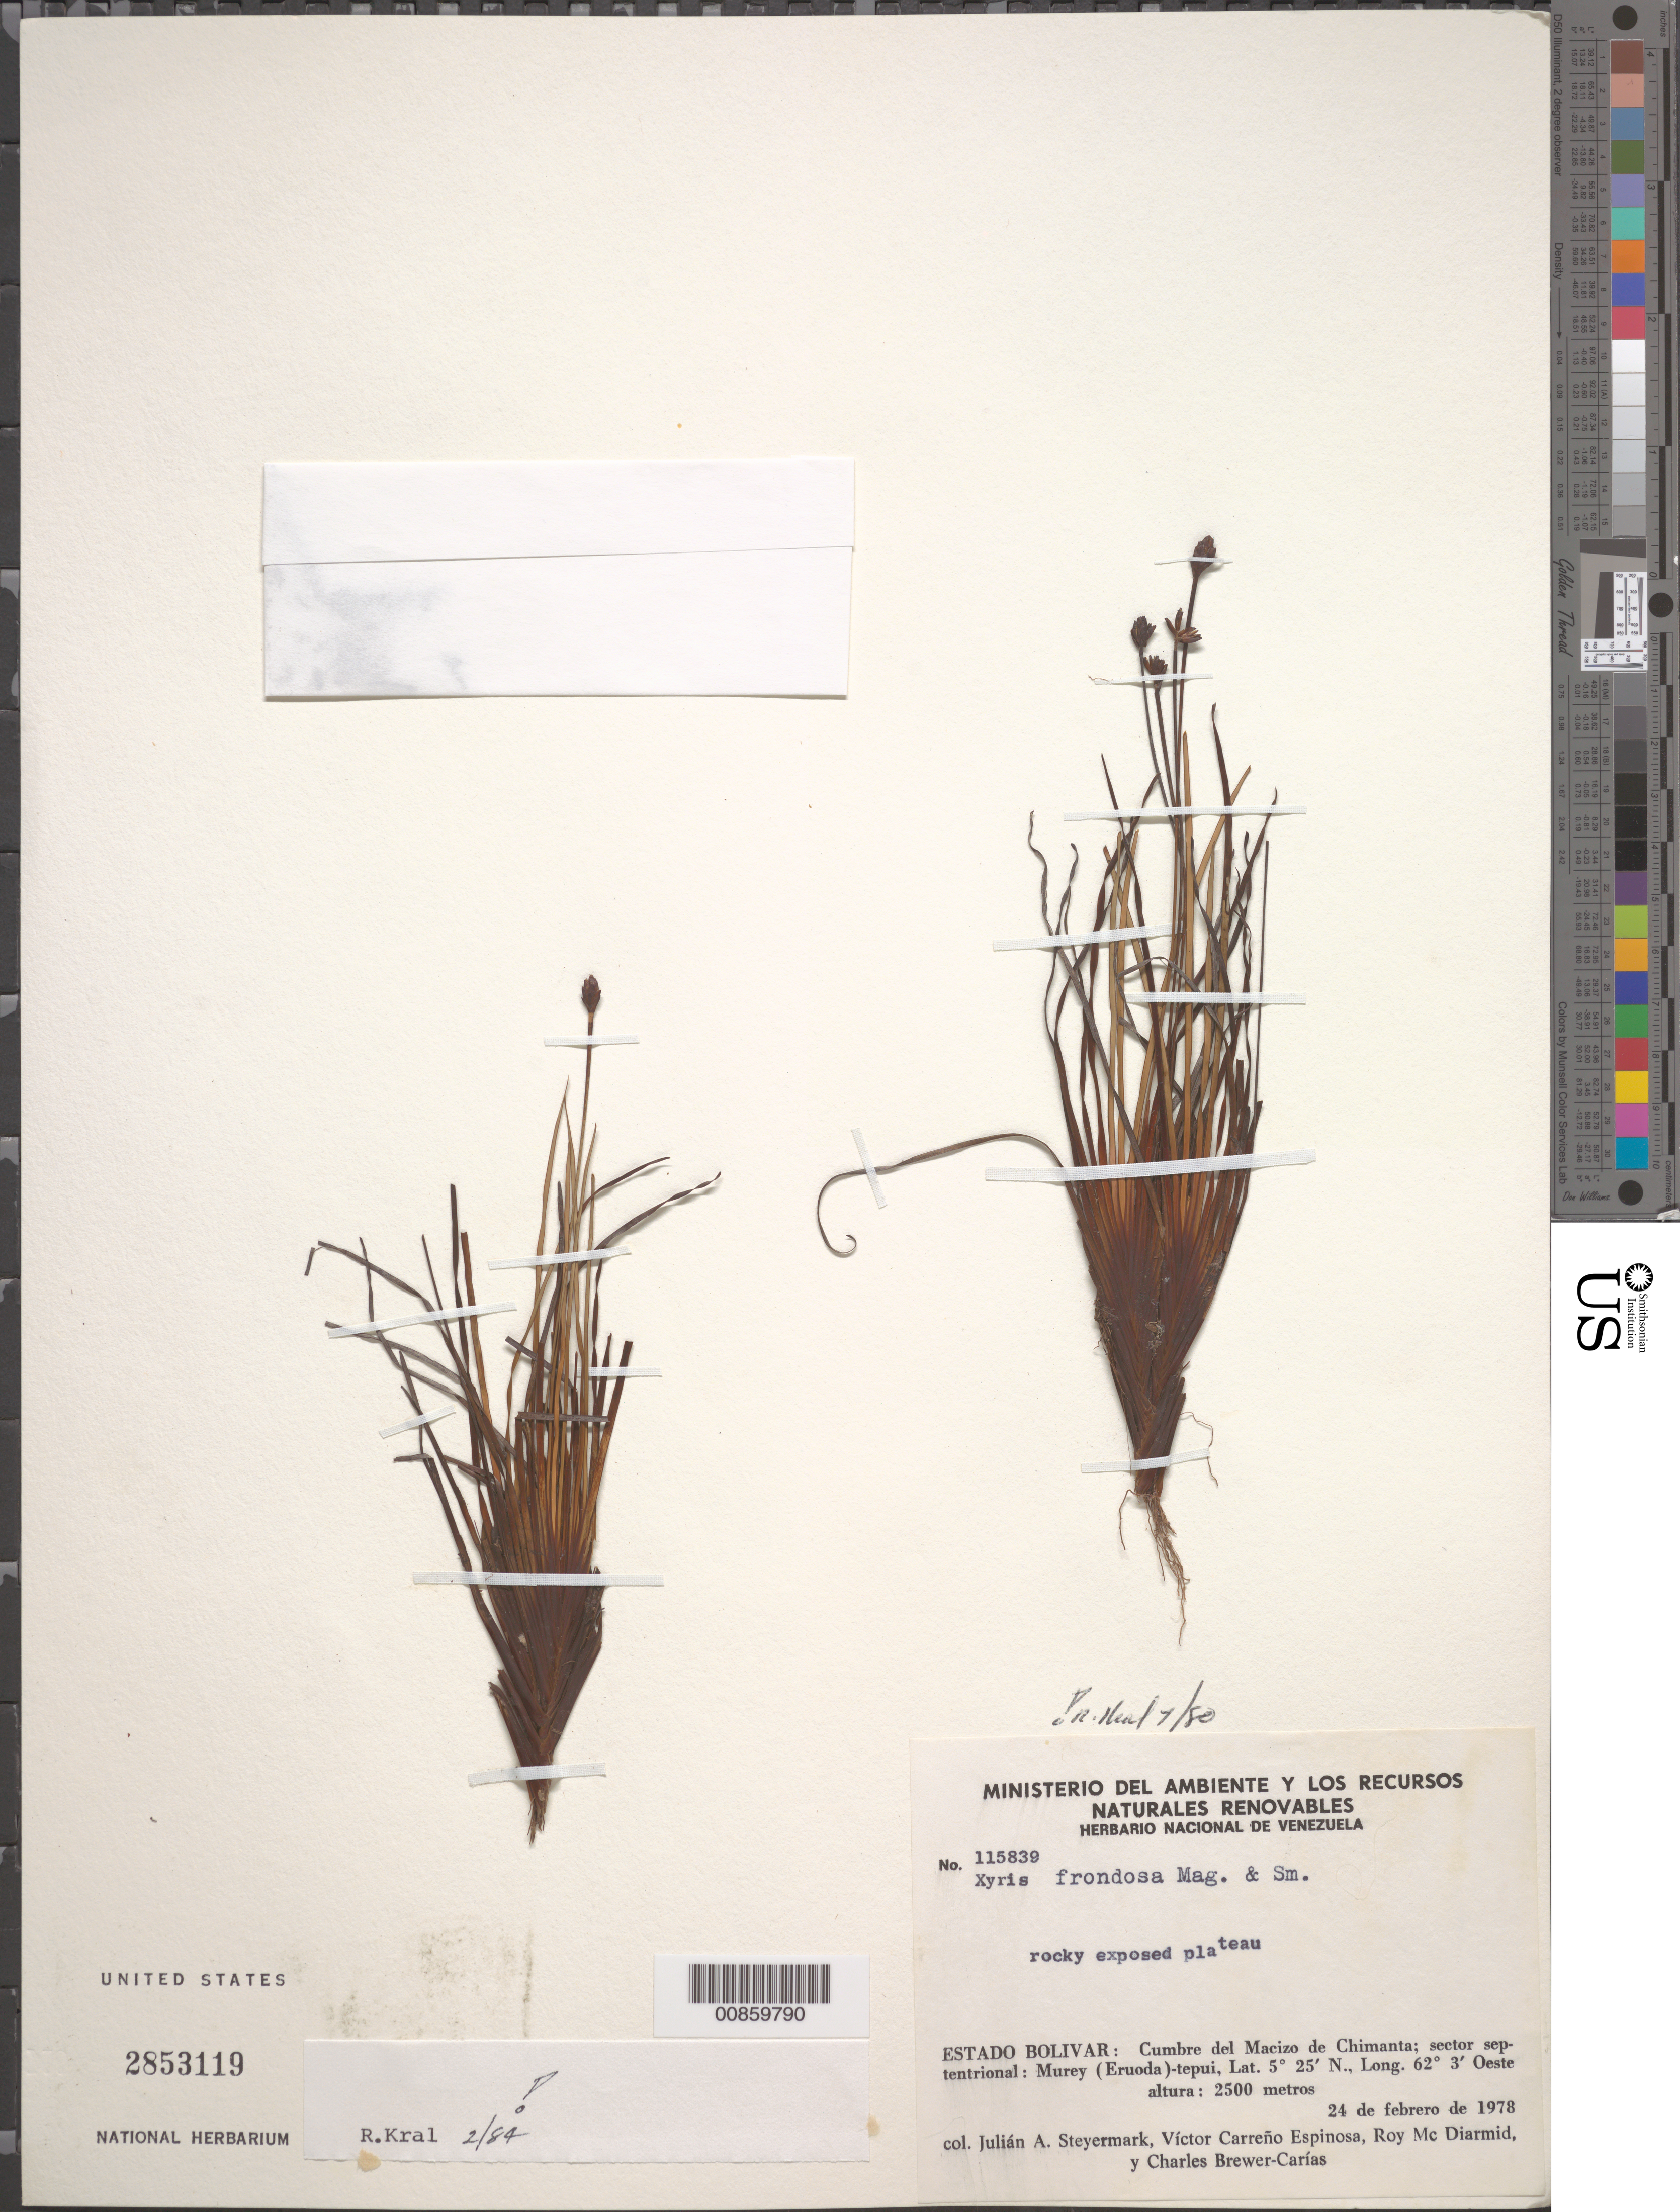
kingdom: Plantae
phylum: Tracheophyta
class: Liliopsida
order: Poales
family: Xyridaceae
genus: Xyris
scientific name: Xyris frondosa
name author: Maguire & L.B. Sm.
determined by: Kral, Robert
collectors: J. Steyermark, V. Carreño E., R. Mc Diarmid & C. Brewer-Carias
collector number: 115839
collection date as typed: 24-Feb-78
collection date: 1978-02-24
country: Venezuela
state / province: Bolívar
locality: Macizo de Chimantá, cumbre; sector septentrional; Murey (Eruoda)-tepuí.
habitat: Rocky exposed plateau.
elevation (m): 2500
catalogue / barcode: US 2853119